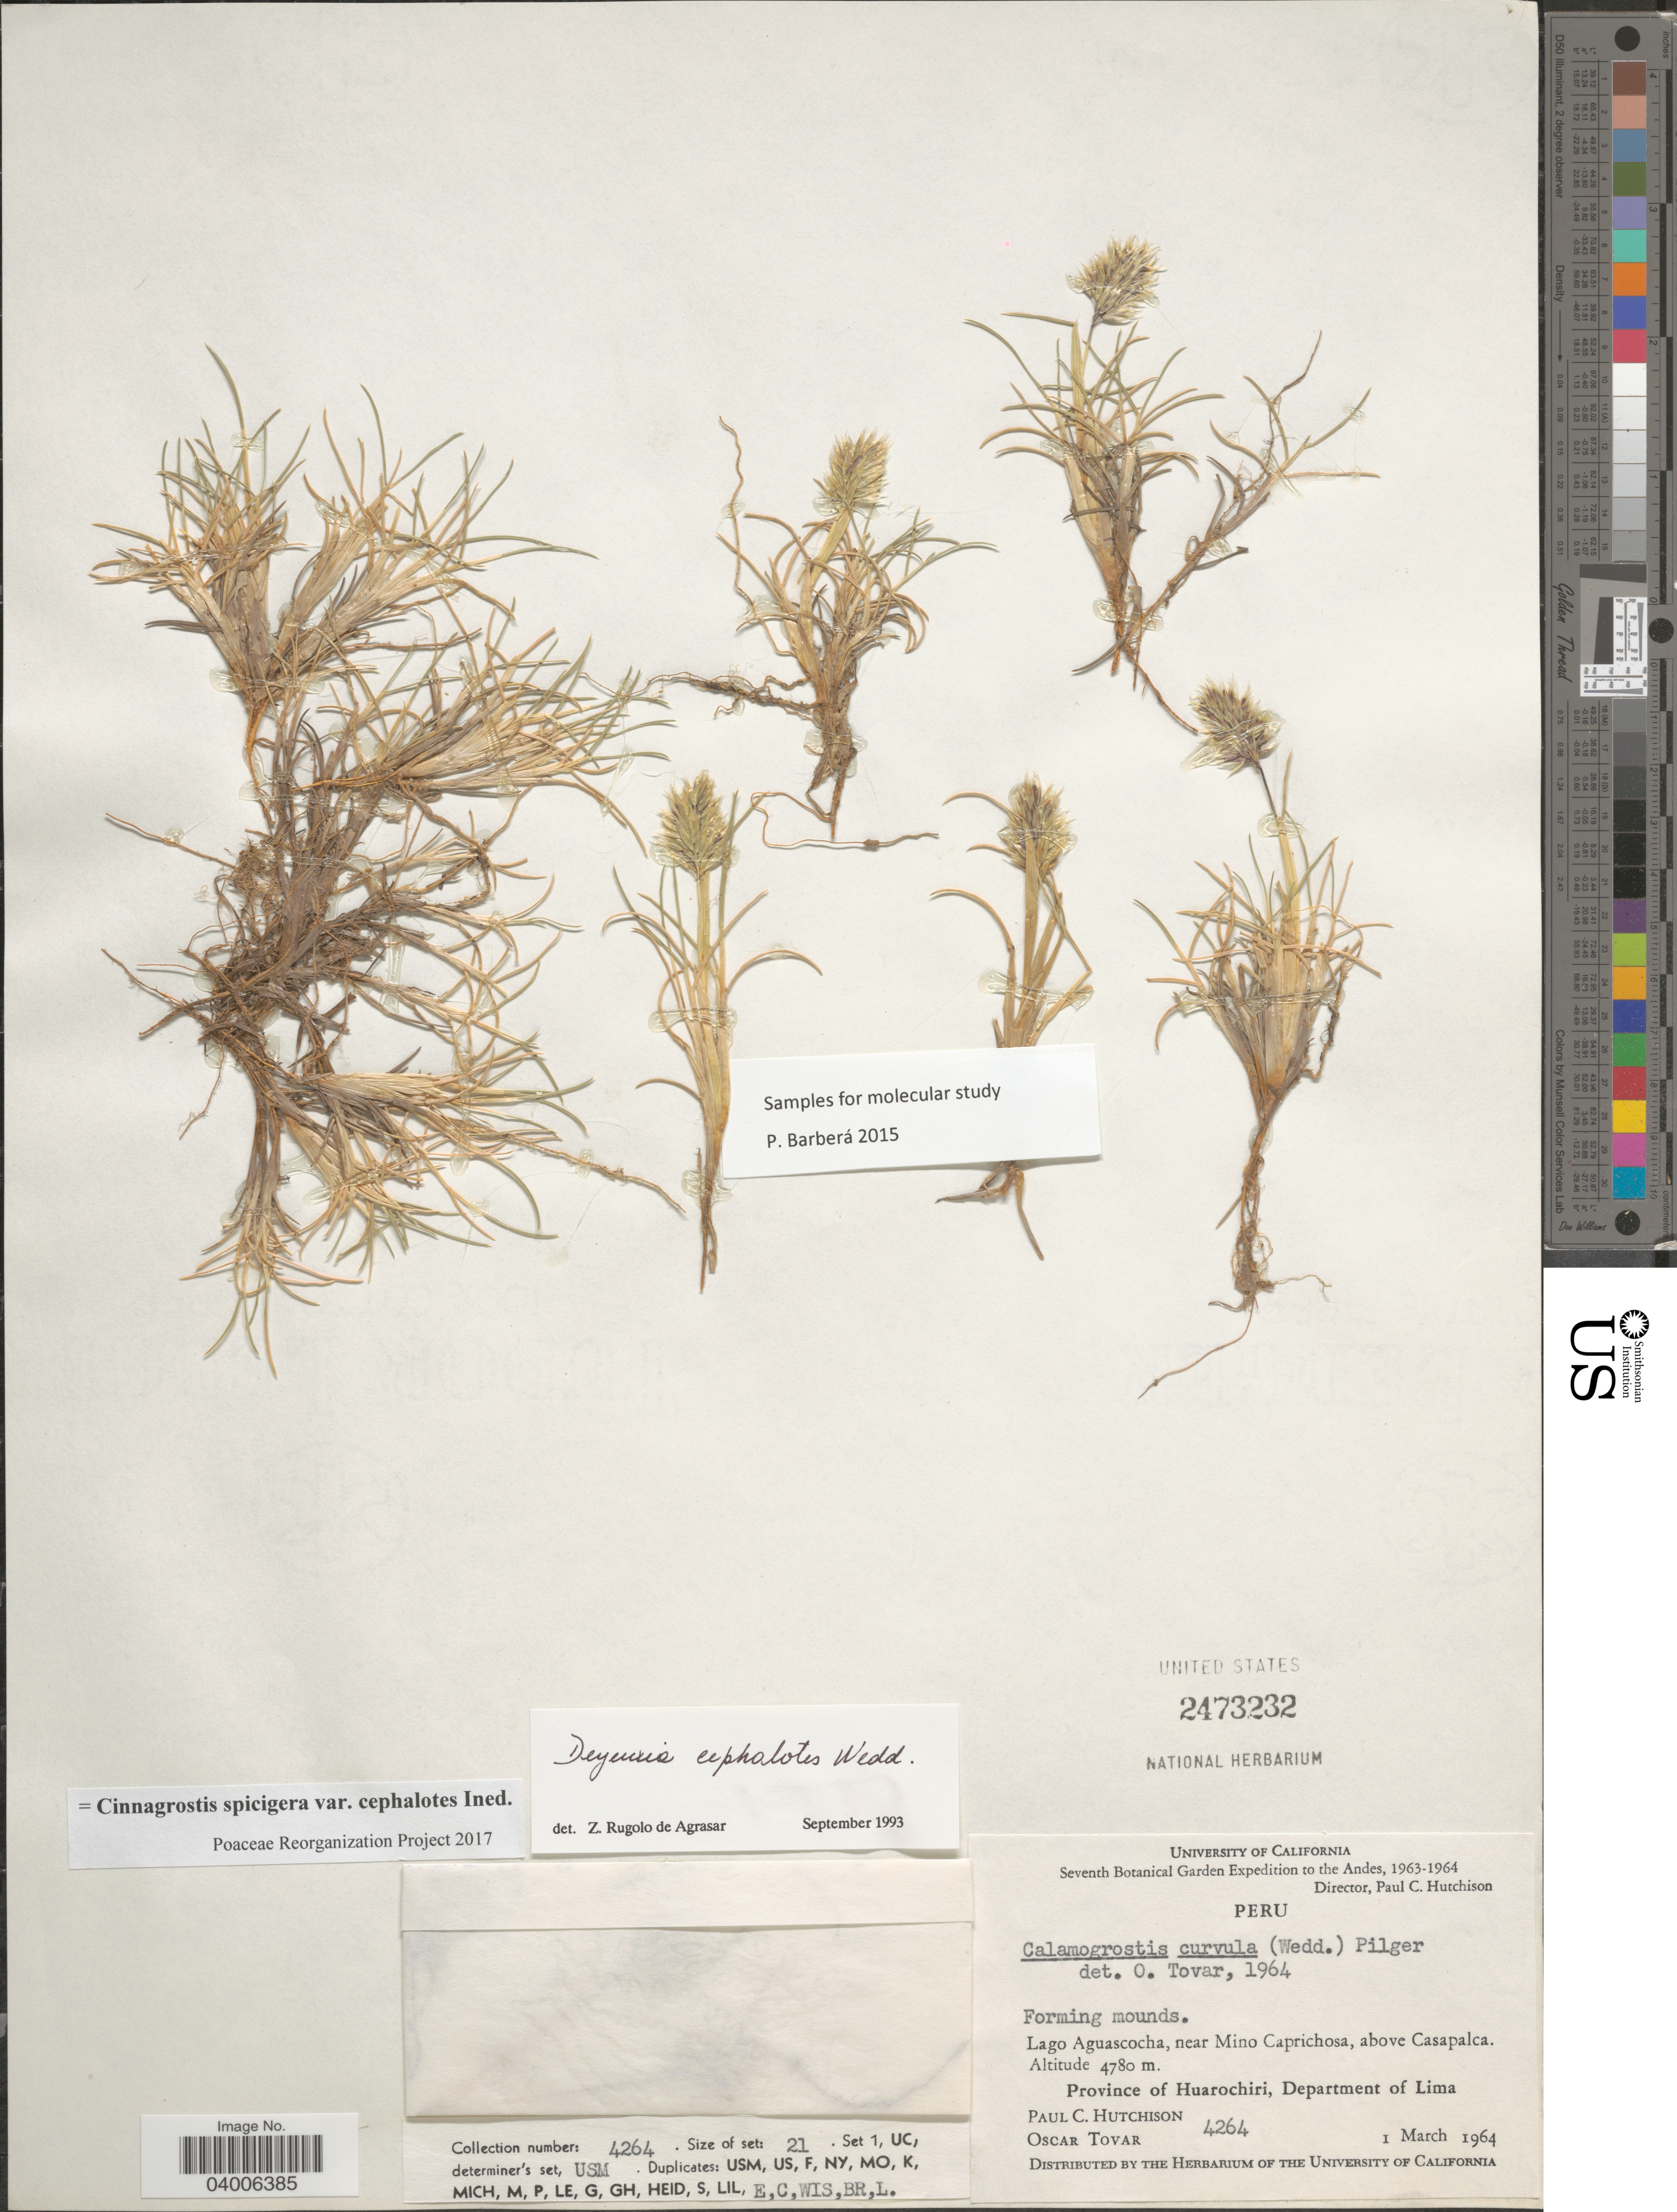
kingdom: Plantae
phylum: Tracheophyta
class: Liliopsida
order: Poales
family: Poaceae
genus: Cinnagrostis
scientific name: Cinnagrostis spicigera var. cephalotes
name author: (Wedd.) P.M. Peterson et al.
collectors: P. C. Hutchison & Ó. Tovar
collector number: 4264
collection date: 1964-03-01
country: Peru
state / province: Lima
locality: To the Andes. Lago Aguascocha, near Mino Caprichosa, above Casapalca. Province of Huarochiri, Department of Lima.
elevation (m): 4780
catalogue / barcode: US 2473232